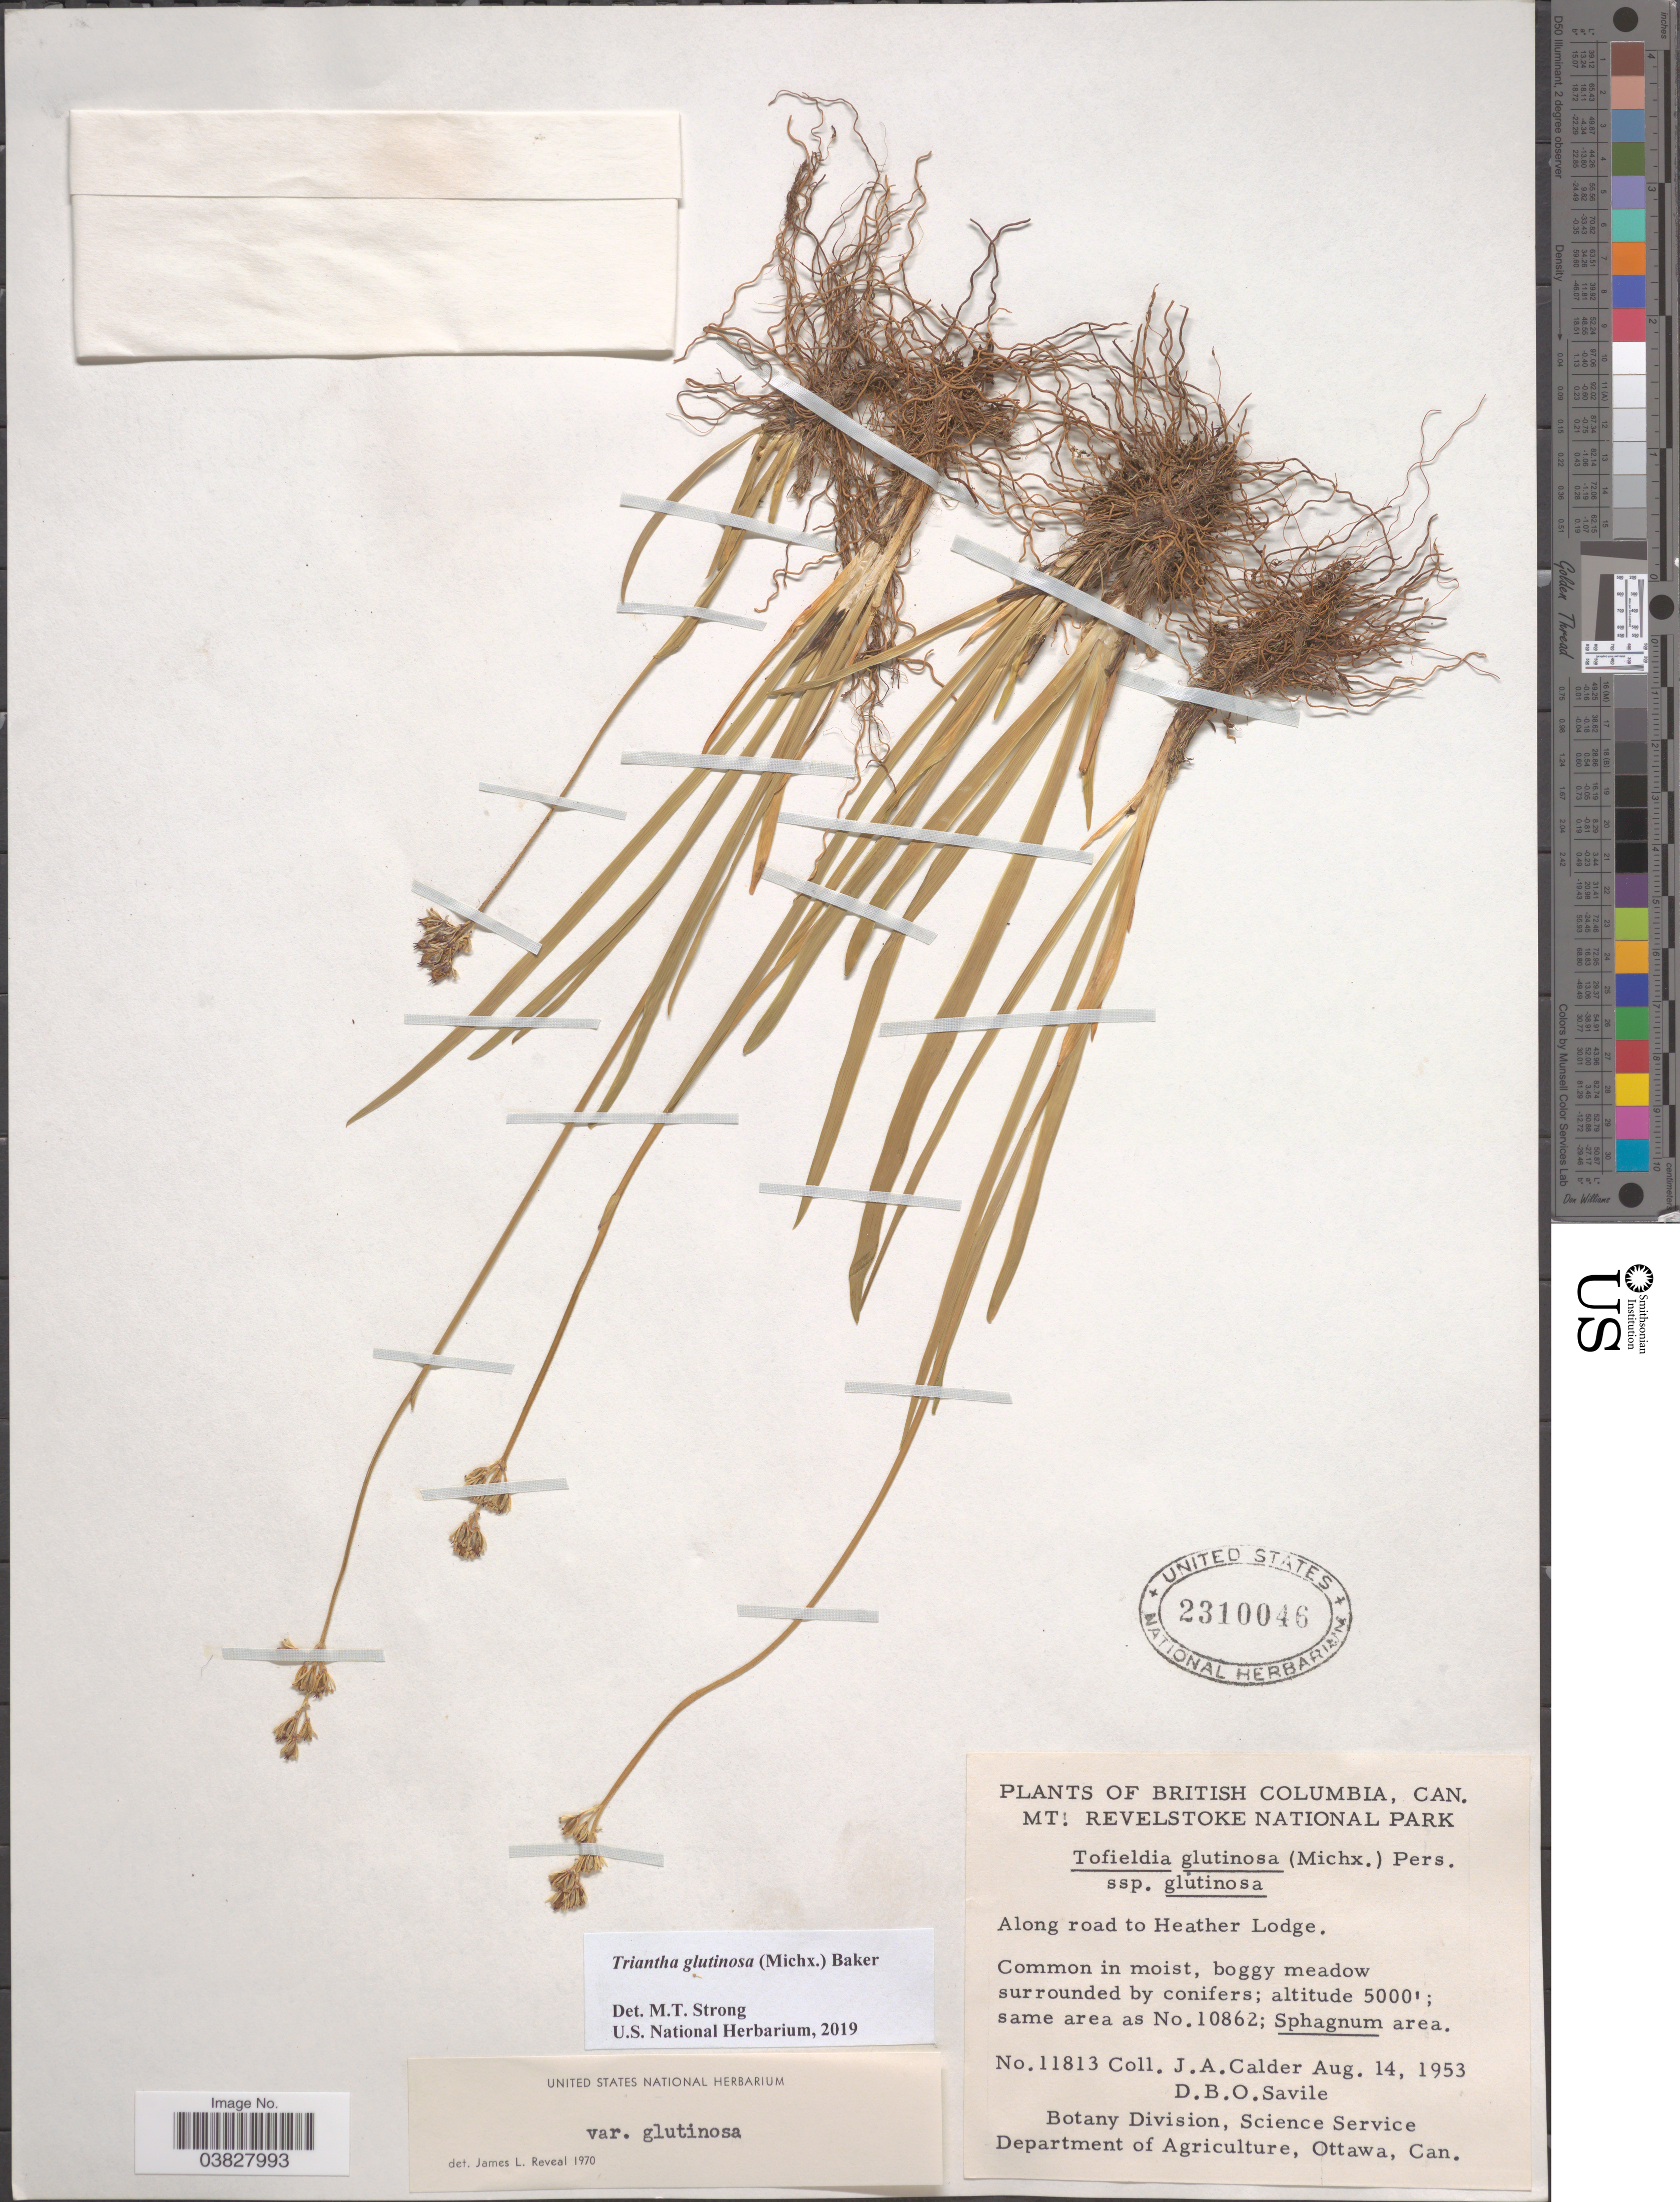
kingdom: Plantae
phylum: Tracheophyta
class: Liliopsida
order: Alismatales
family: Tofieldiaceae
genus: Triantha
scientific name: Triantha glutinosa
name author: (Michx.) Baker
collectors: J. A. Calder & D. Savile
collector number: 11813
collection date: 1953-08-14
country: Canada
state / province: British Columbia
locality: Mt. Revelstoke National Park. Along road to Heather Lodge. Boggy meadow surrounded by conifers.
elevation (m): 1524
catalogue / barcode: US 2310046